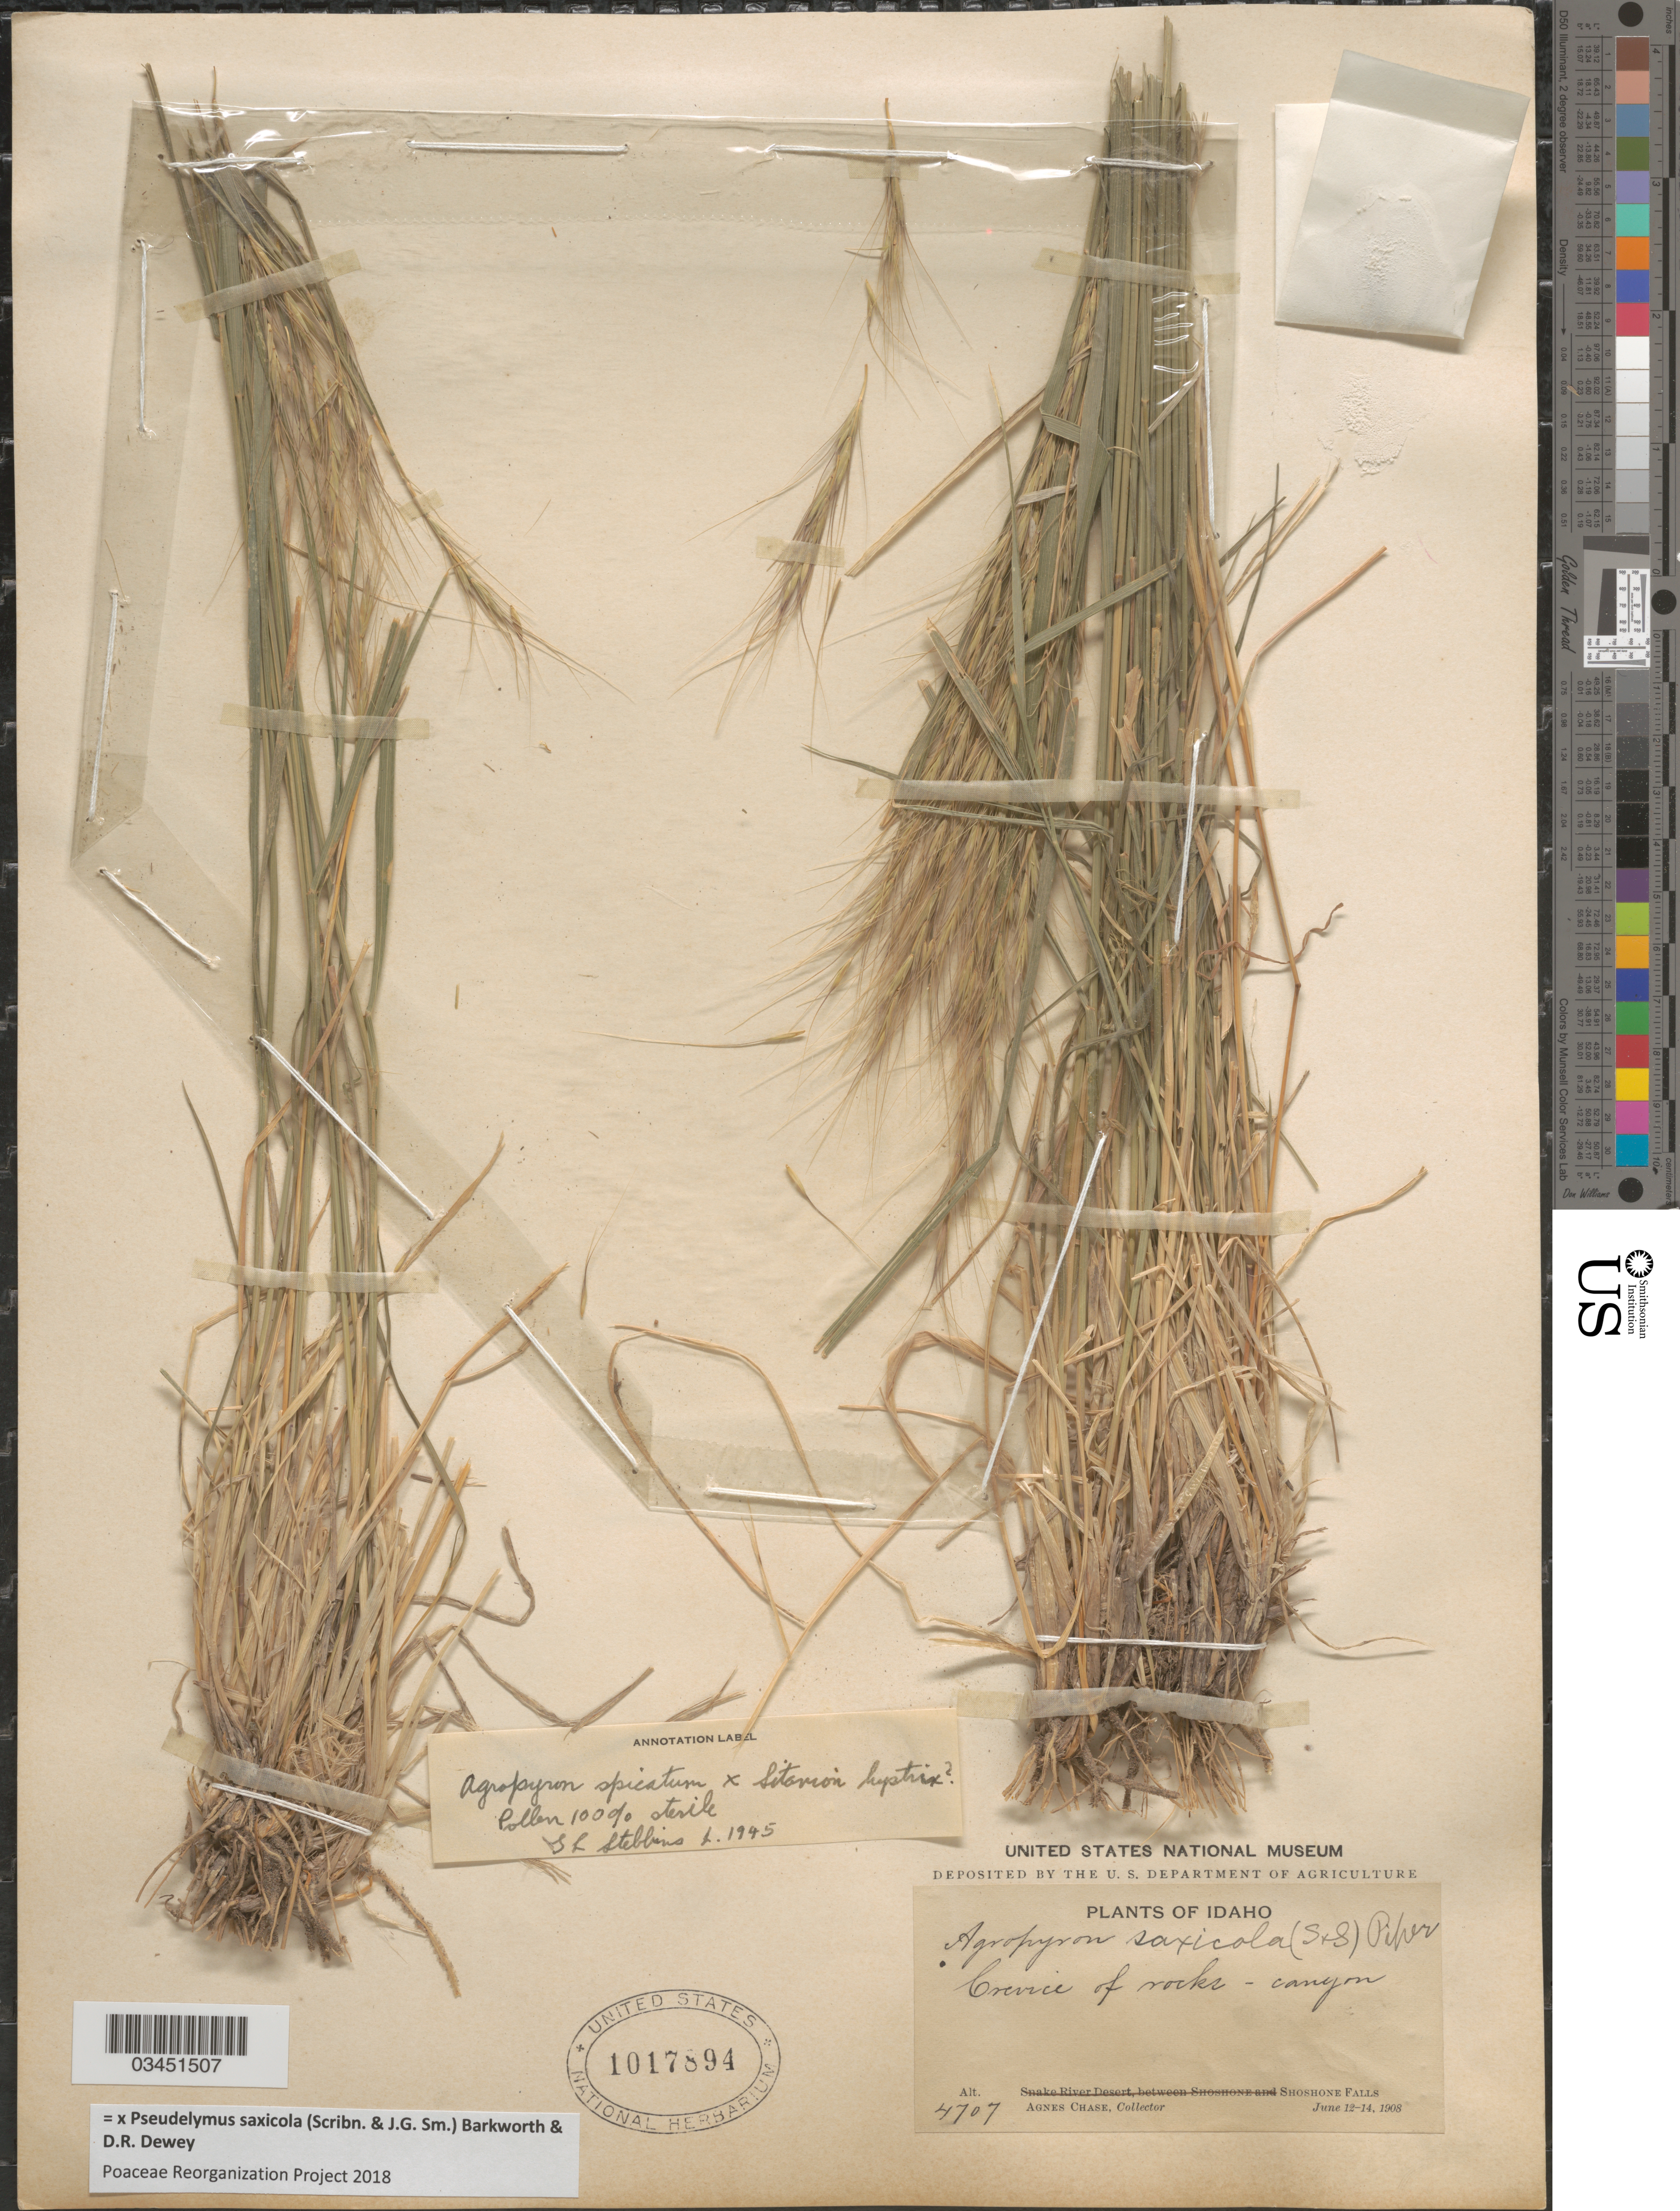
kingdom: Plantae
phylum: Tracheophyta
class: Liliopsida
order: Poales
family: Poaceae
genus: Pseudelymus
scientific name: x Pseudelymus saxicola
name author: (Scribn. & J.G. Sm.) Barkworth & Dewey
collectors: A. Chase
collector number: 4707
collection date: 1908-06-12/1908-06-14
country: United States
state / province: Idaho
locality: Crevice of rocks - Canyon. Shoshone Falls.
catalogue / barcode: US 1017894